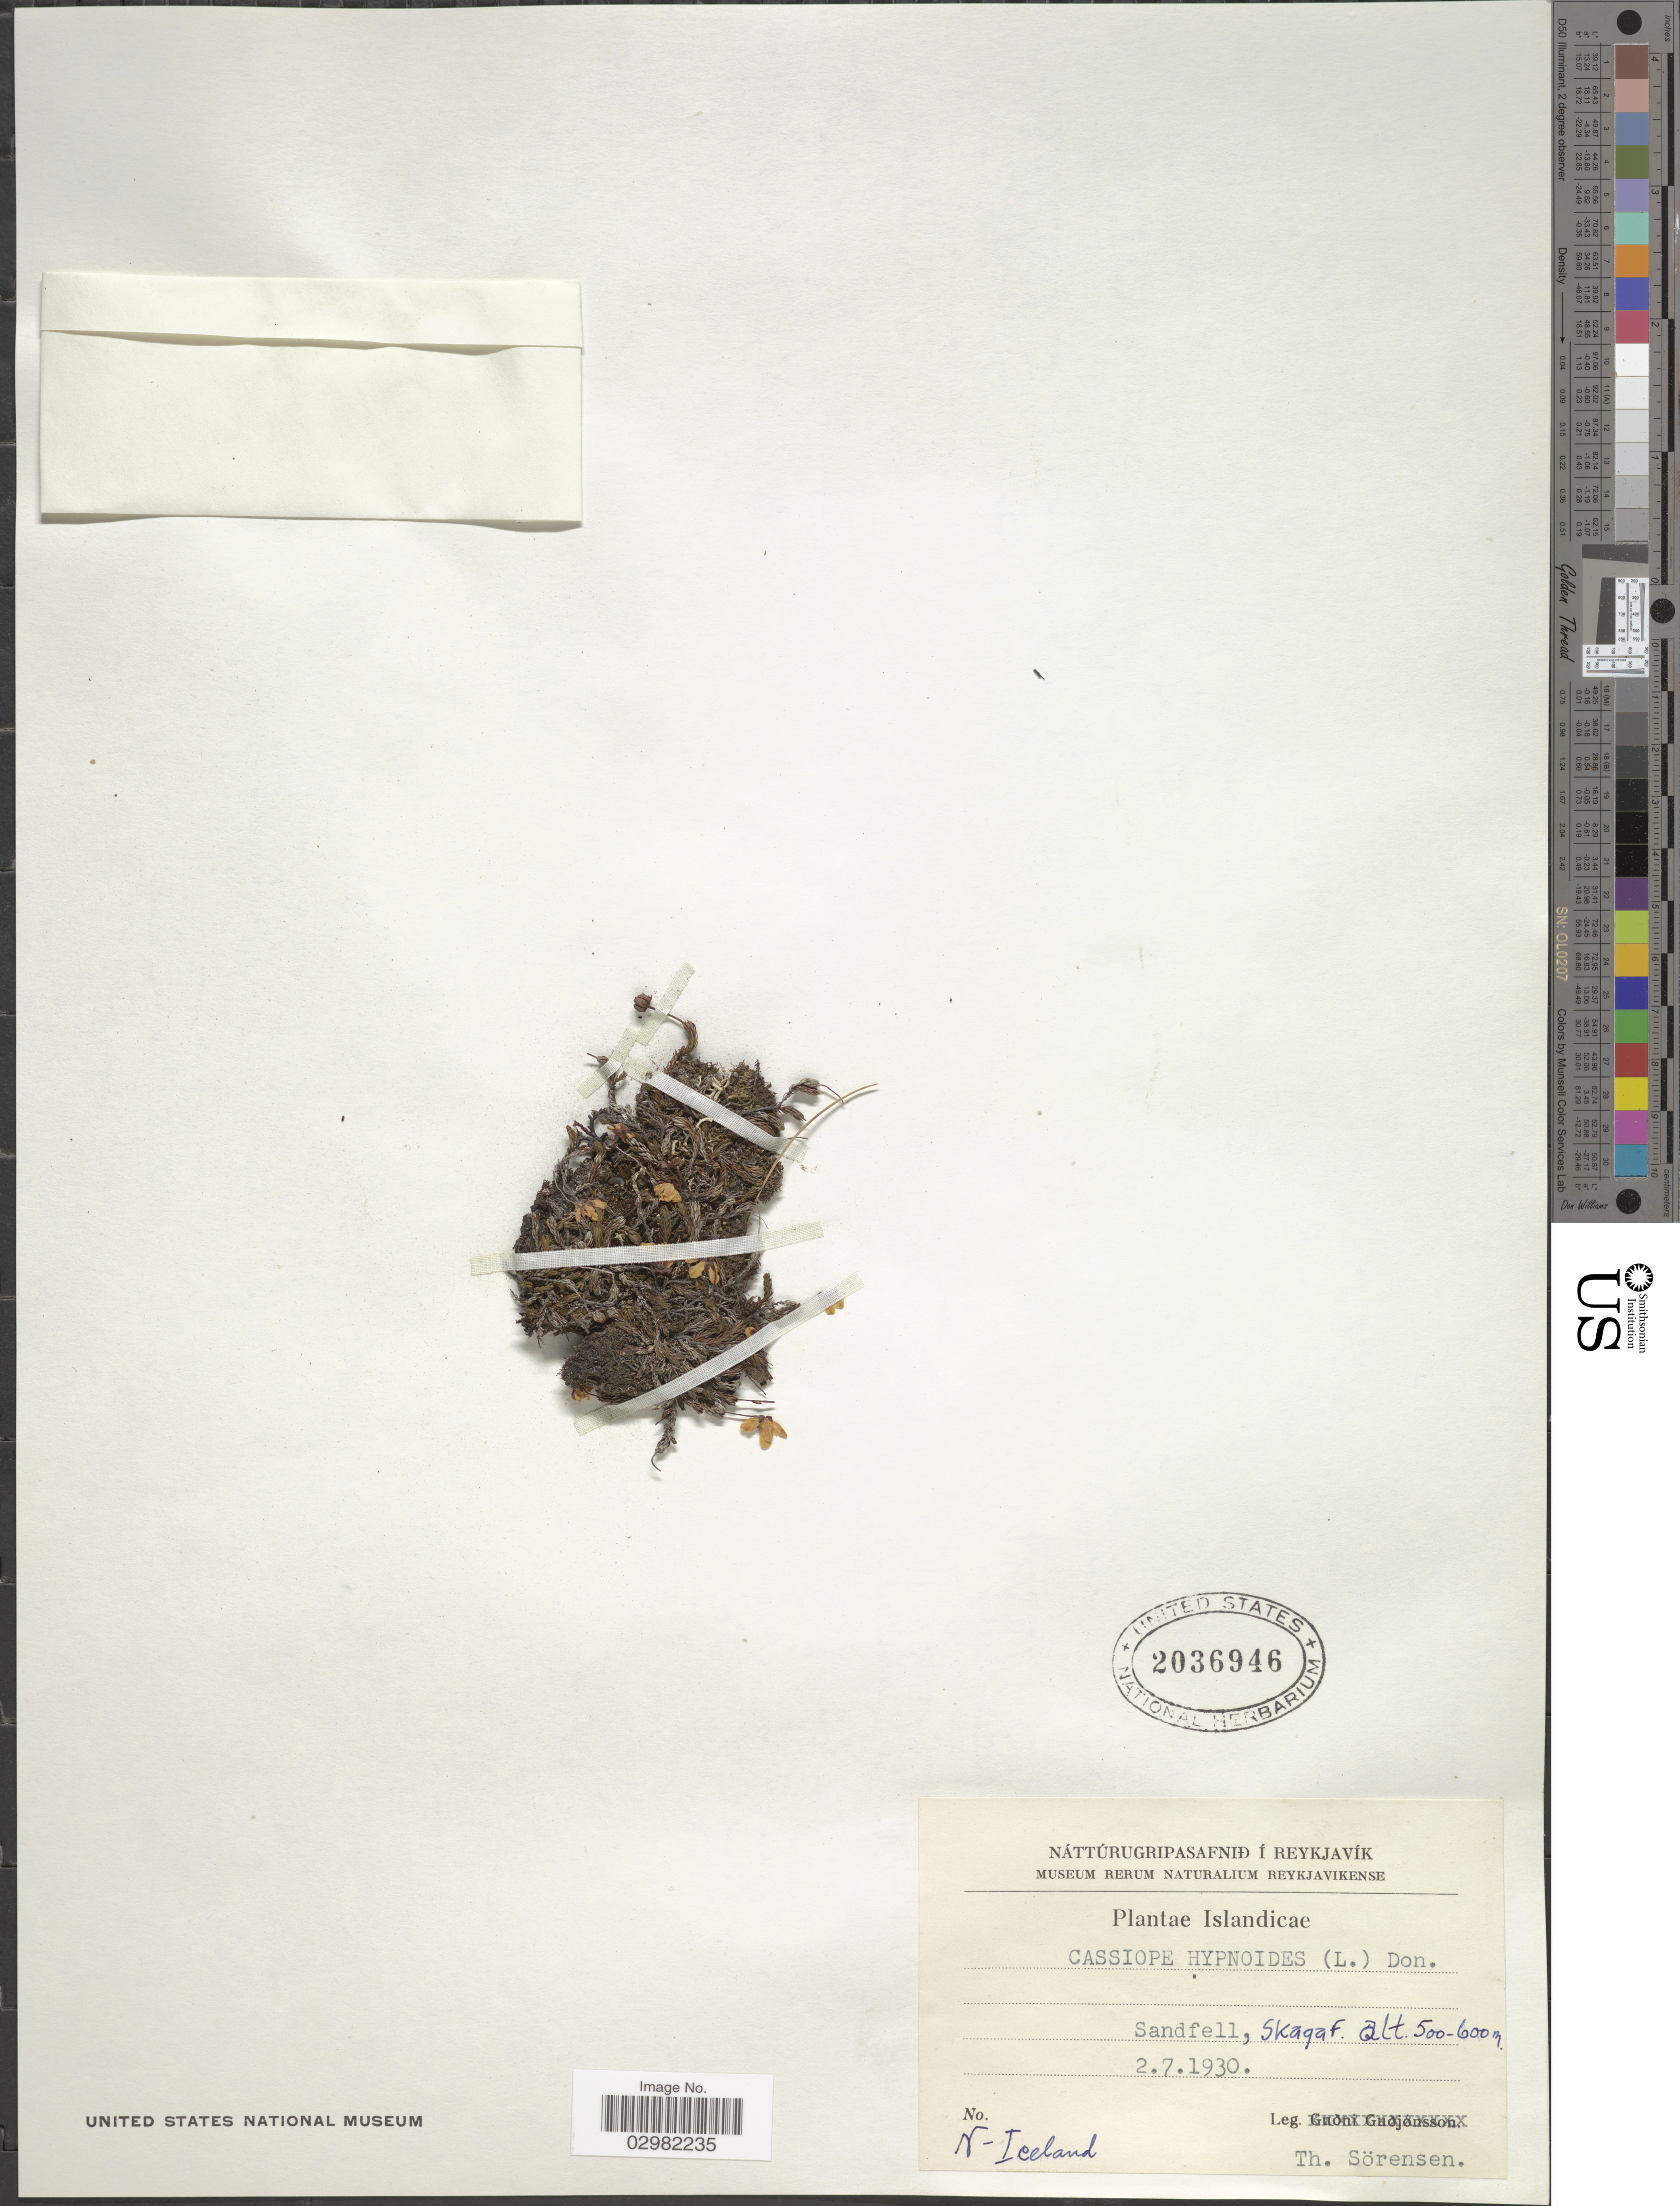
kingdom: Plantae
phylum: Tracheophyta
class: Magnoliopsida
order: Ericales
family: Ericaceae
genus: Cassiope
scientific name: Cassiope hypnoides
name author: (L.) D. Don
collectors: T. Sorensen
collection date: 1930-07-02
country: Iceland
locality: Islandicae, Sandfell, Skagaf.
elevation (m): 500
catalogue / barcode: US 2036946